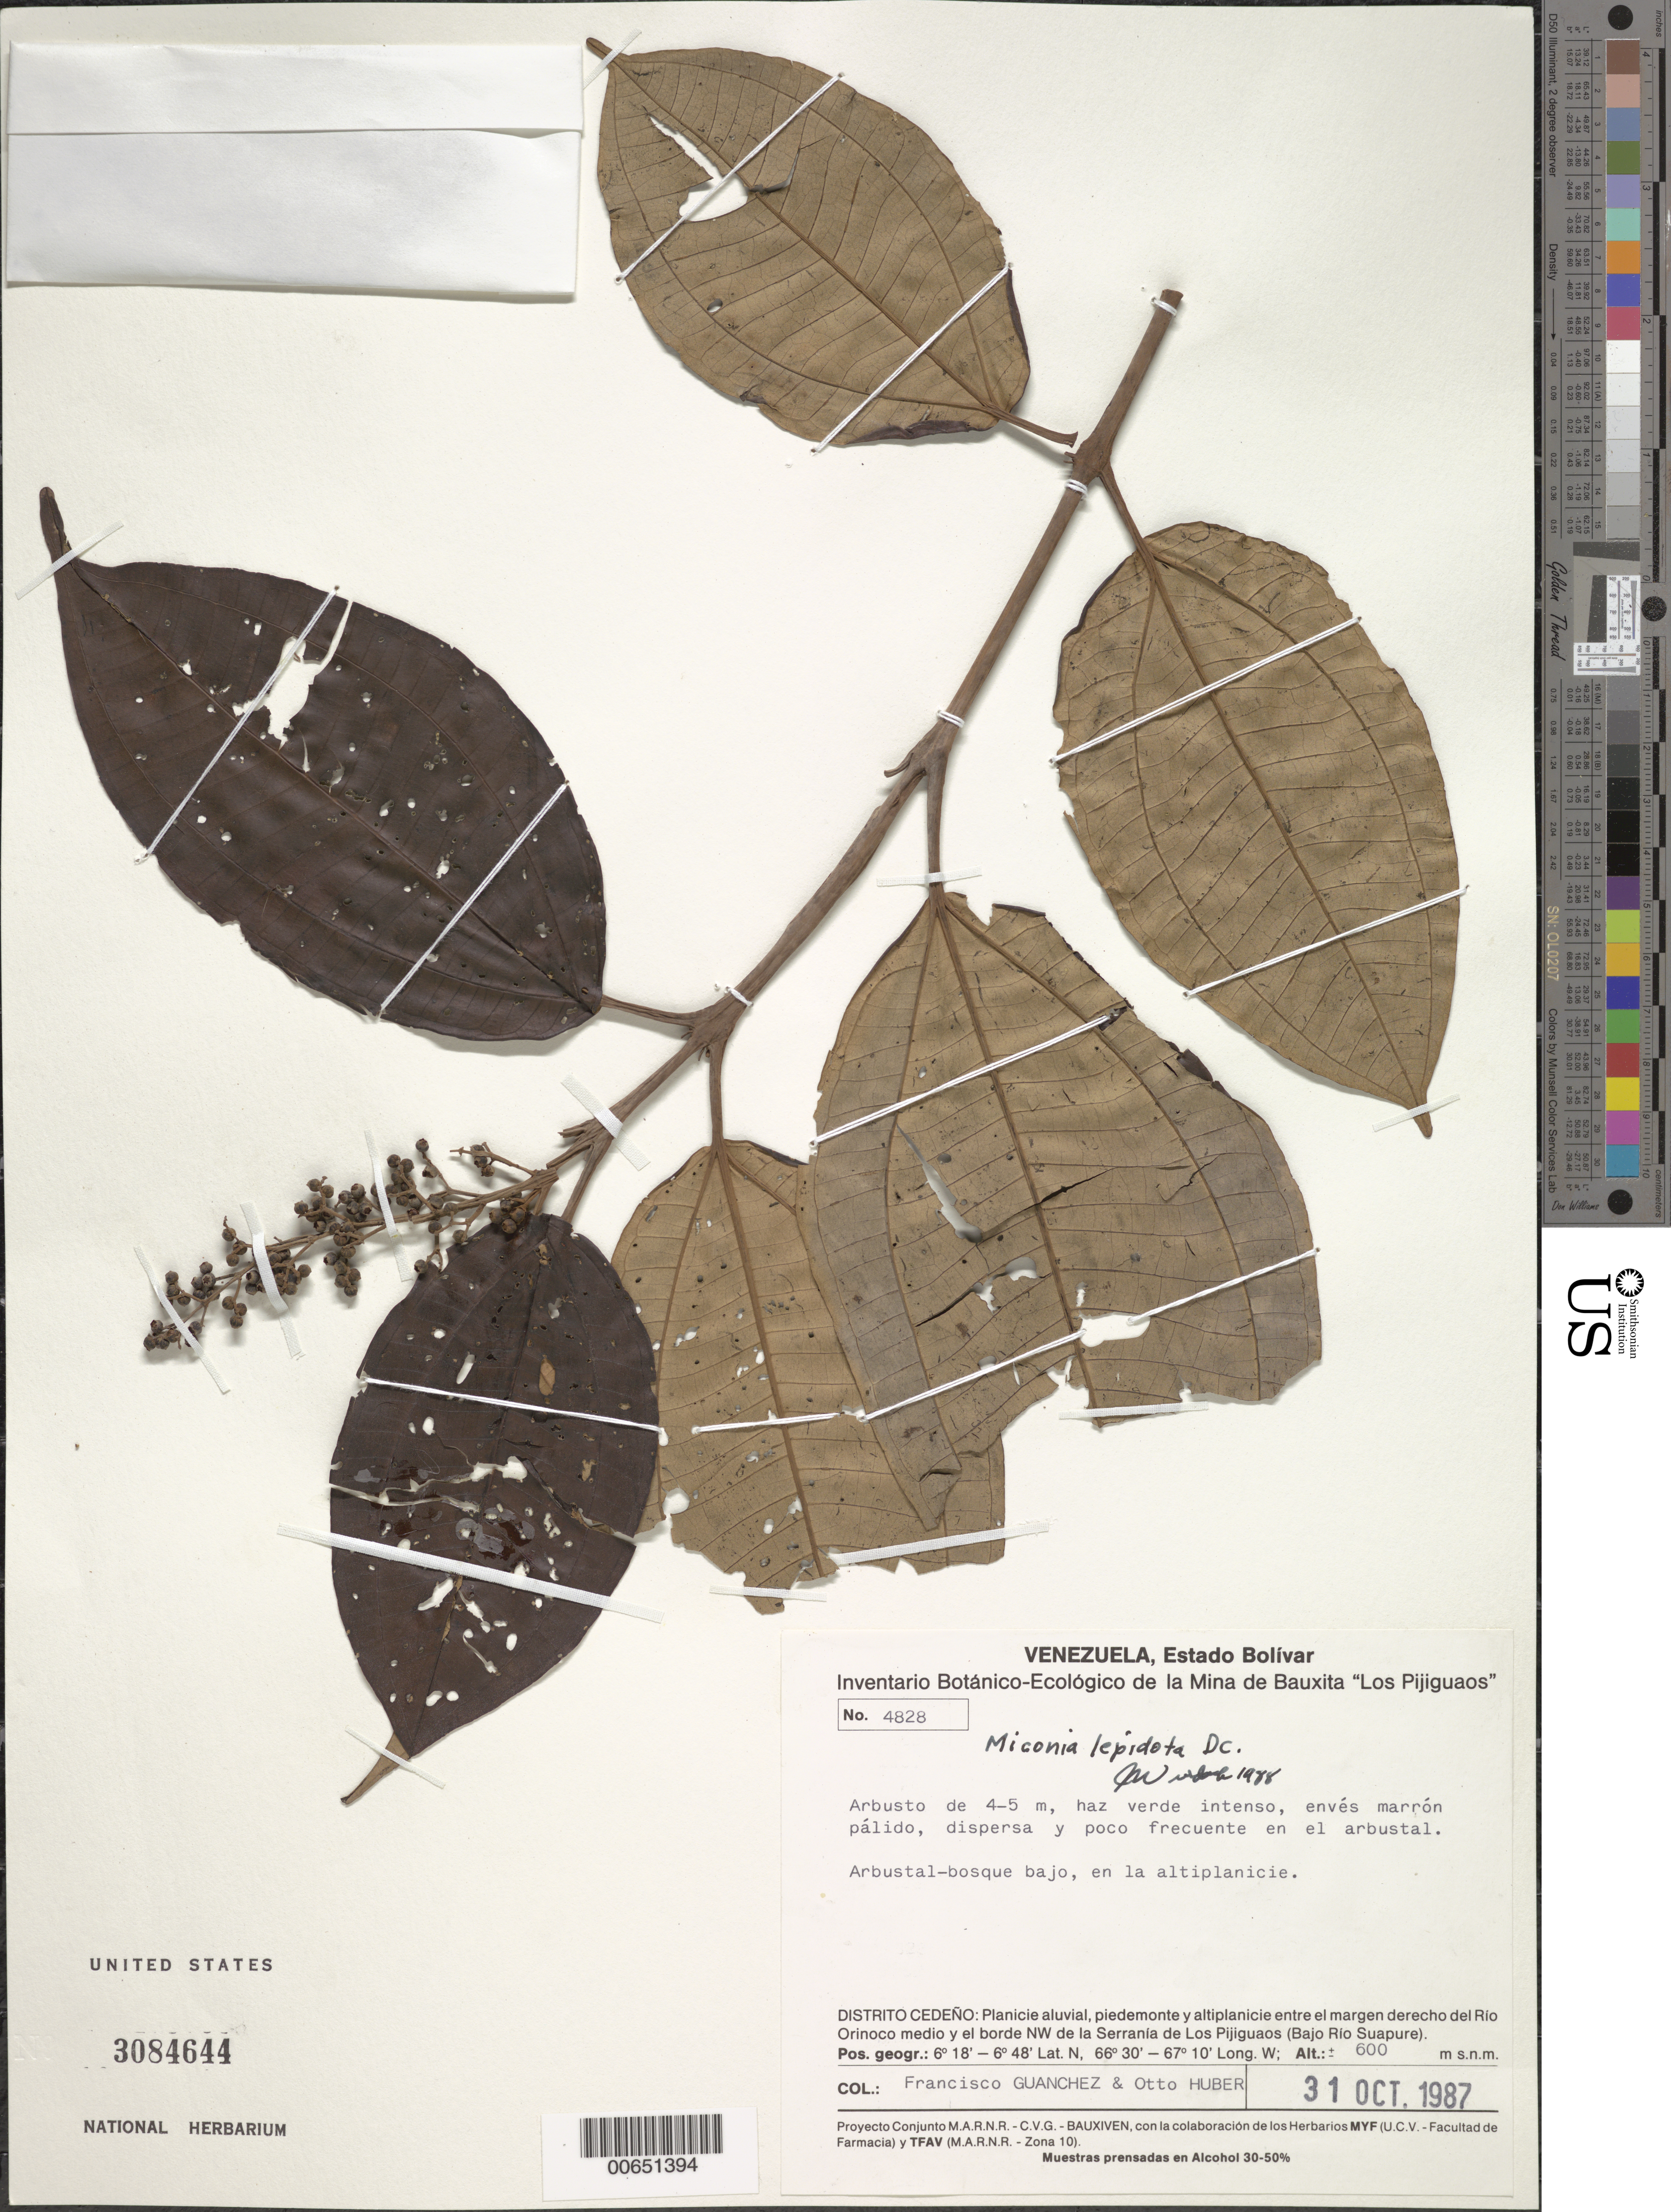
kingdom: Plantae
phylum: Tracheophyta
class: Magnoliopsida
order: Myrtales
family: Melastomataceae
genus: Miconia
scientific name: Miconia lepidota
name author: Schrank & Mart. ex DC.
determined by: Wurdack, John J., (US), US (UNITED STATES)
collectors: F. Guánchez M. & O. Huber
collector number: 4828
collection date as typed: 31-Oct-87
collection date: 1987-10-31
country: Venezuela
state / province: Bolívar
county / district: Cedeño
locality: Río Orinoco medio to el borde NW de la Serrania de Los Pijiguaos (Bajo Río Suapure)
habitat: Planicie aluvial, piedmont y altiplanicie; arbustal-bosque bajo, en la altiplanicie, en el arbusto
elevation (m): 600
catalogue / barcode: US 3084644